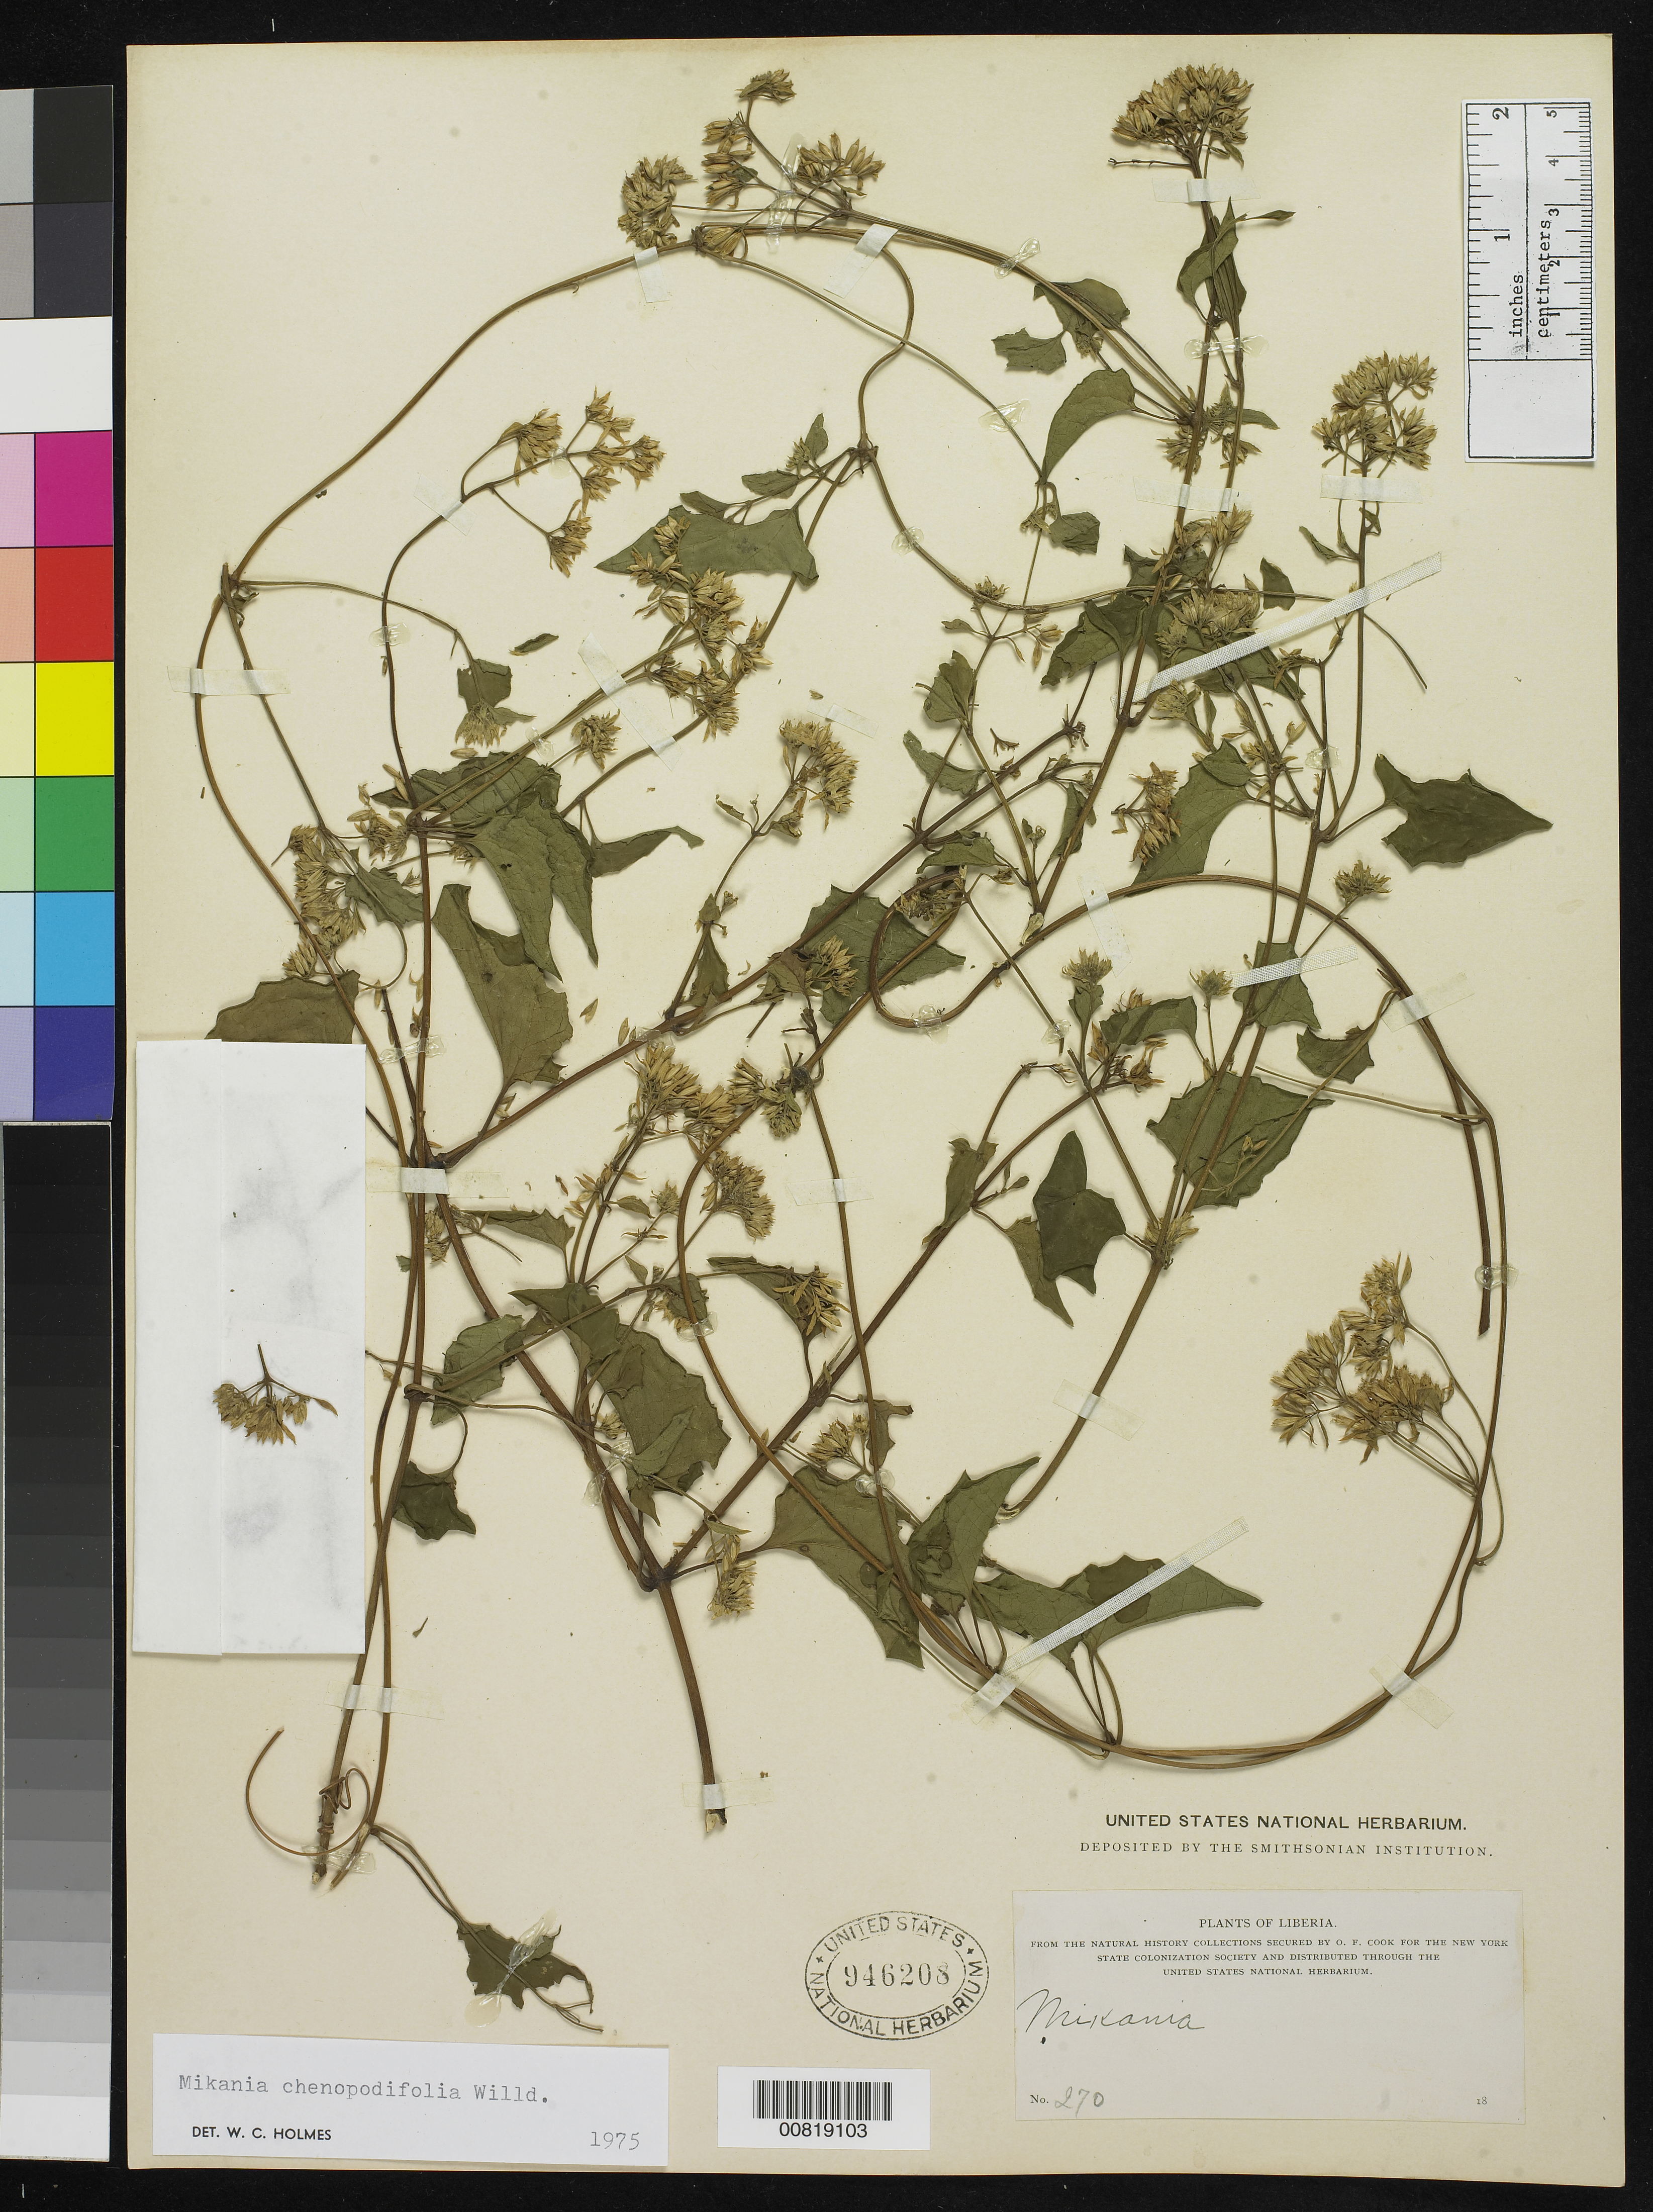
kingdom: Plantae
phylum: Tracheophyta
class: Magnoliopsida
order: Asterales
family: Asteraceae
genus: Mikania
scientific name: Mikania chenopodifolia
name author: Willd.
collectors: O. F. Cook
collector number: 270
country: Liberia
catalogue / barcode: US 946208